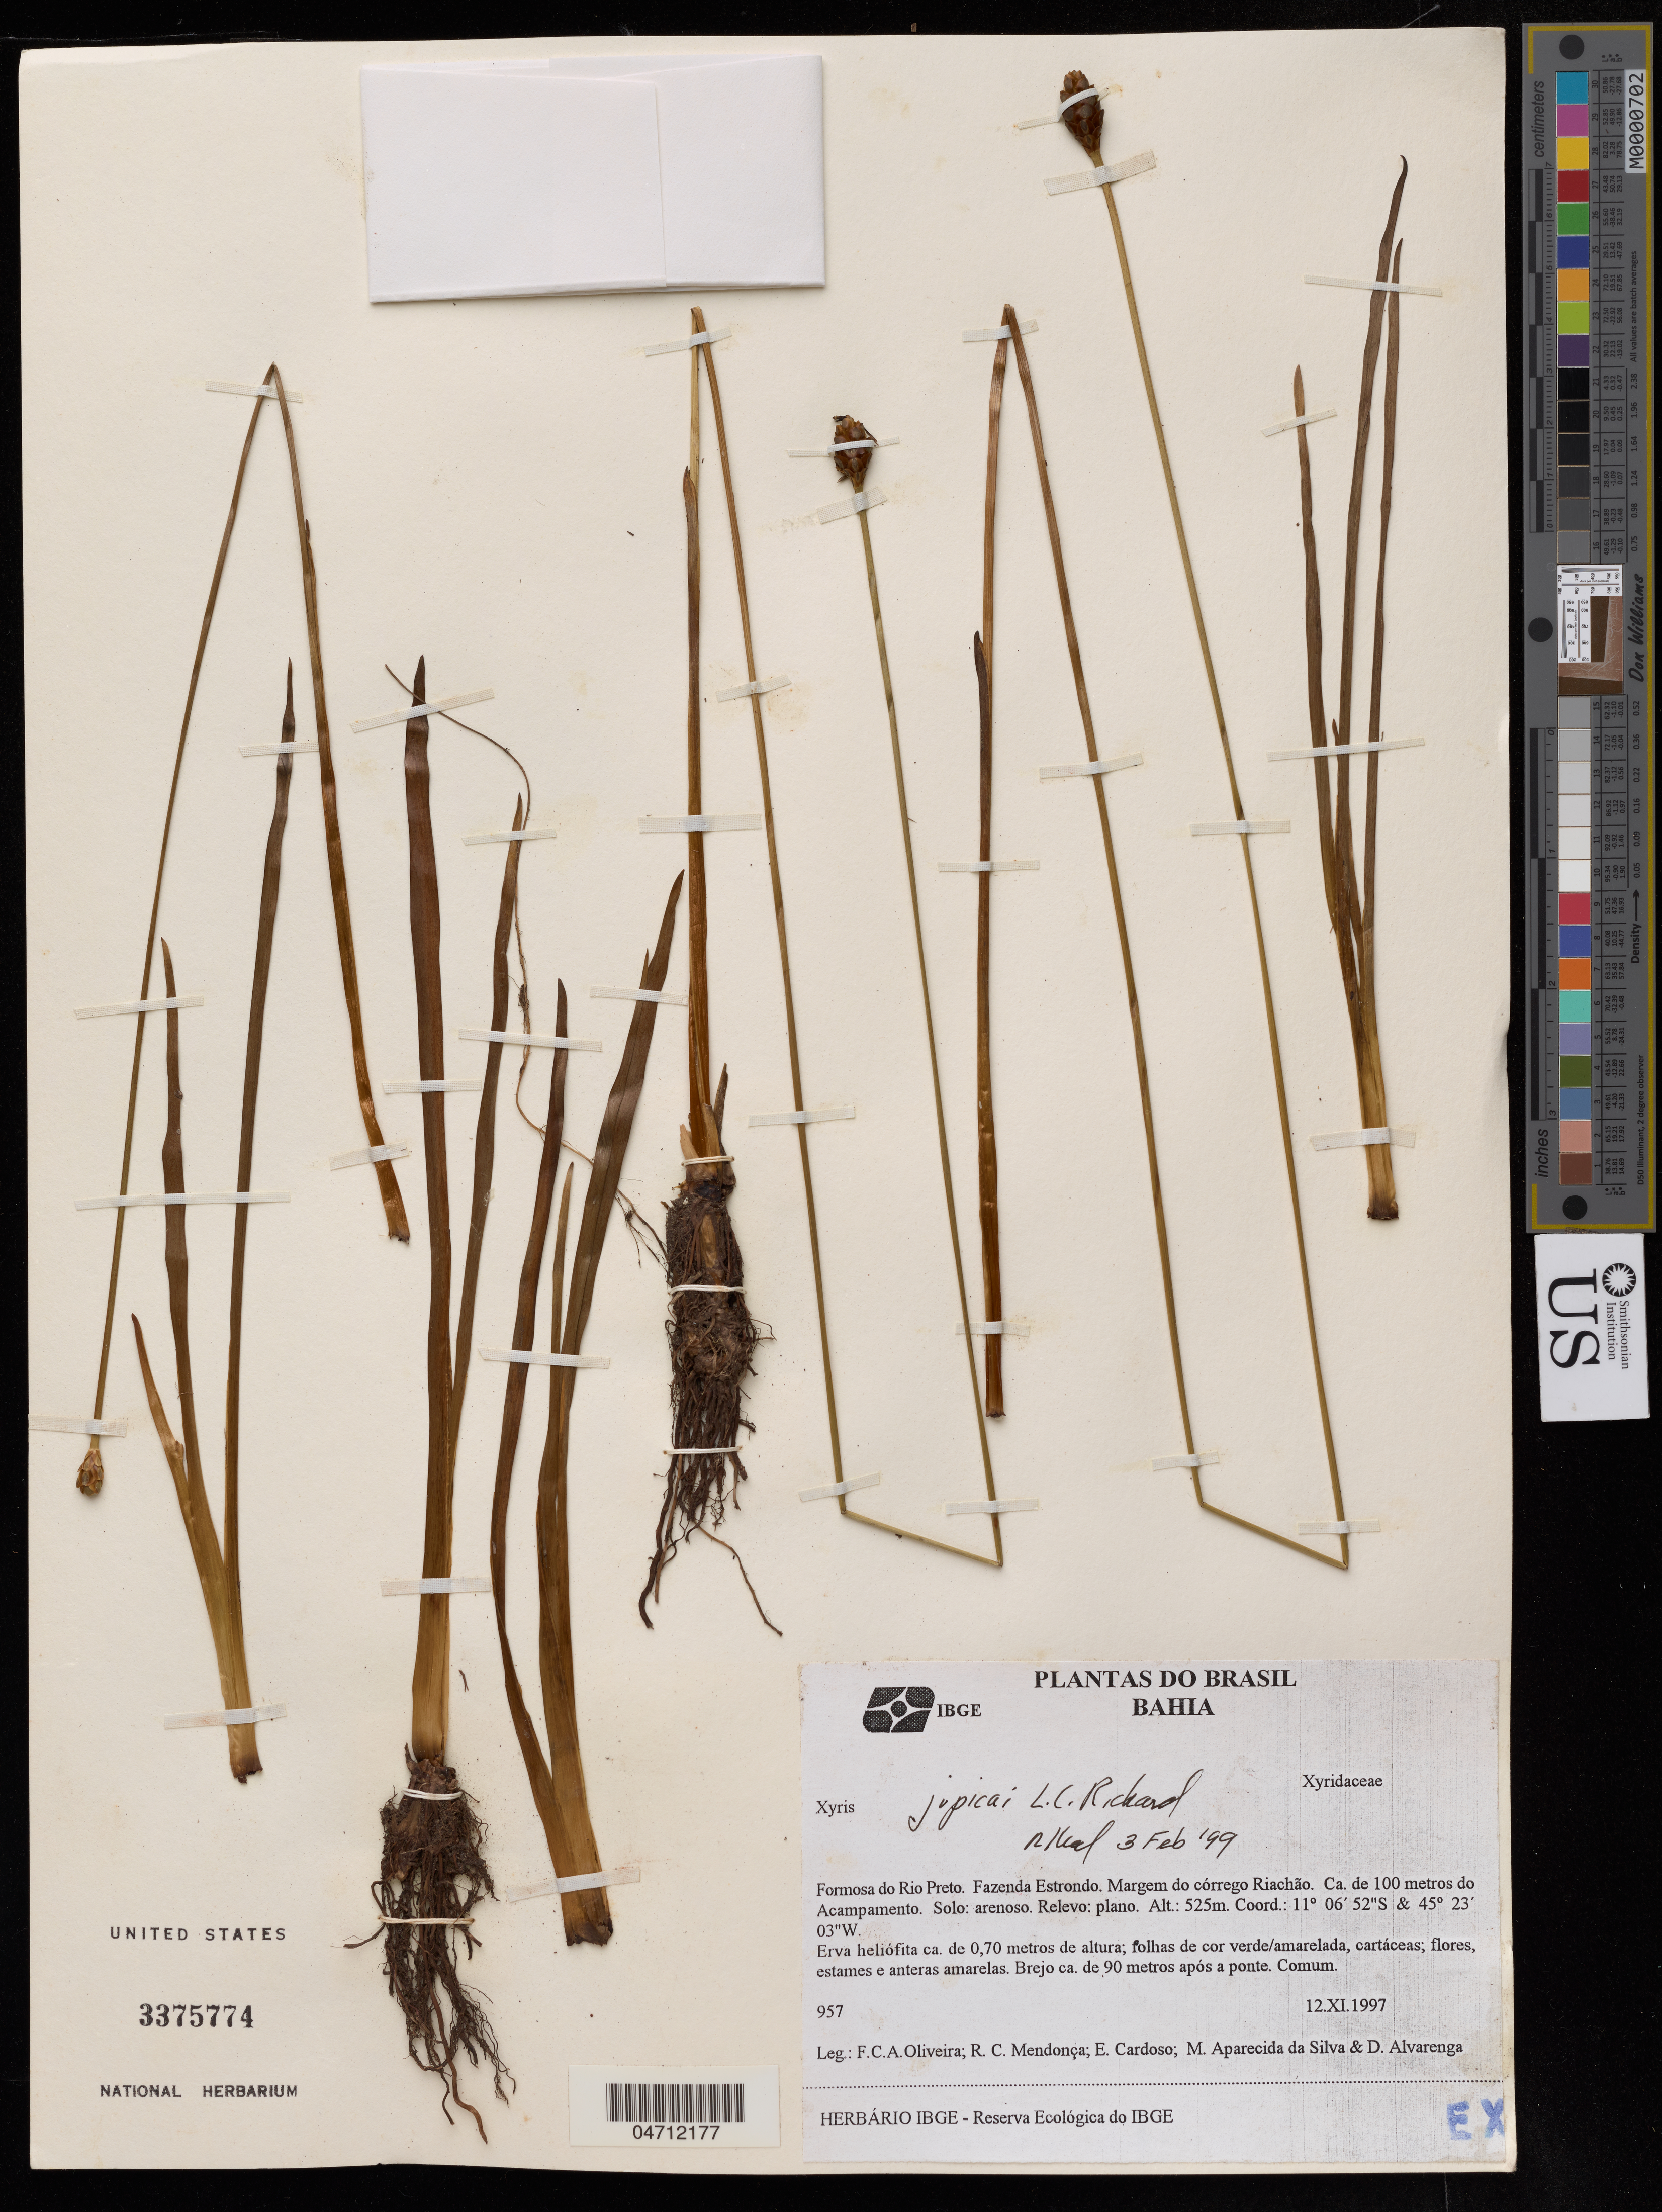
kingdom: Plantae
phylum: Tracheophyta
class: Liliopsida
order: Poales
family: Xyridaceae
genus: Xyris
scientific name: Xyris jupicai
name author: Rich.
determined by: Kral, Robert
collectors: F. C. A. Oliveira, F. R. Mendonca, E. Cardoso, M. A. Silva & D. Alvarenga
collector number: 957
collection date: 1997-11-12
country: Brazil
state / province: Bahia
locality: Formosa do Rio Preto. Fazenda Estrondo. Ca. de 2 Km do acampamento em direção a Sede da Fazenda Estrondo (Gerais).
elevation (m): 520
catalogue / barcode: US 3375774